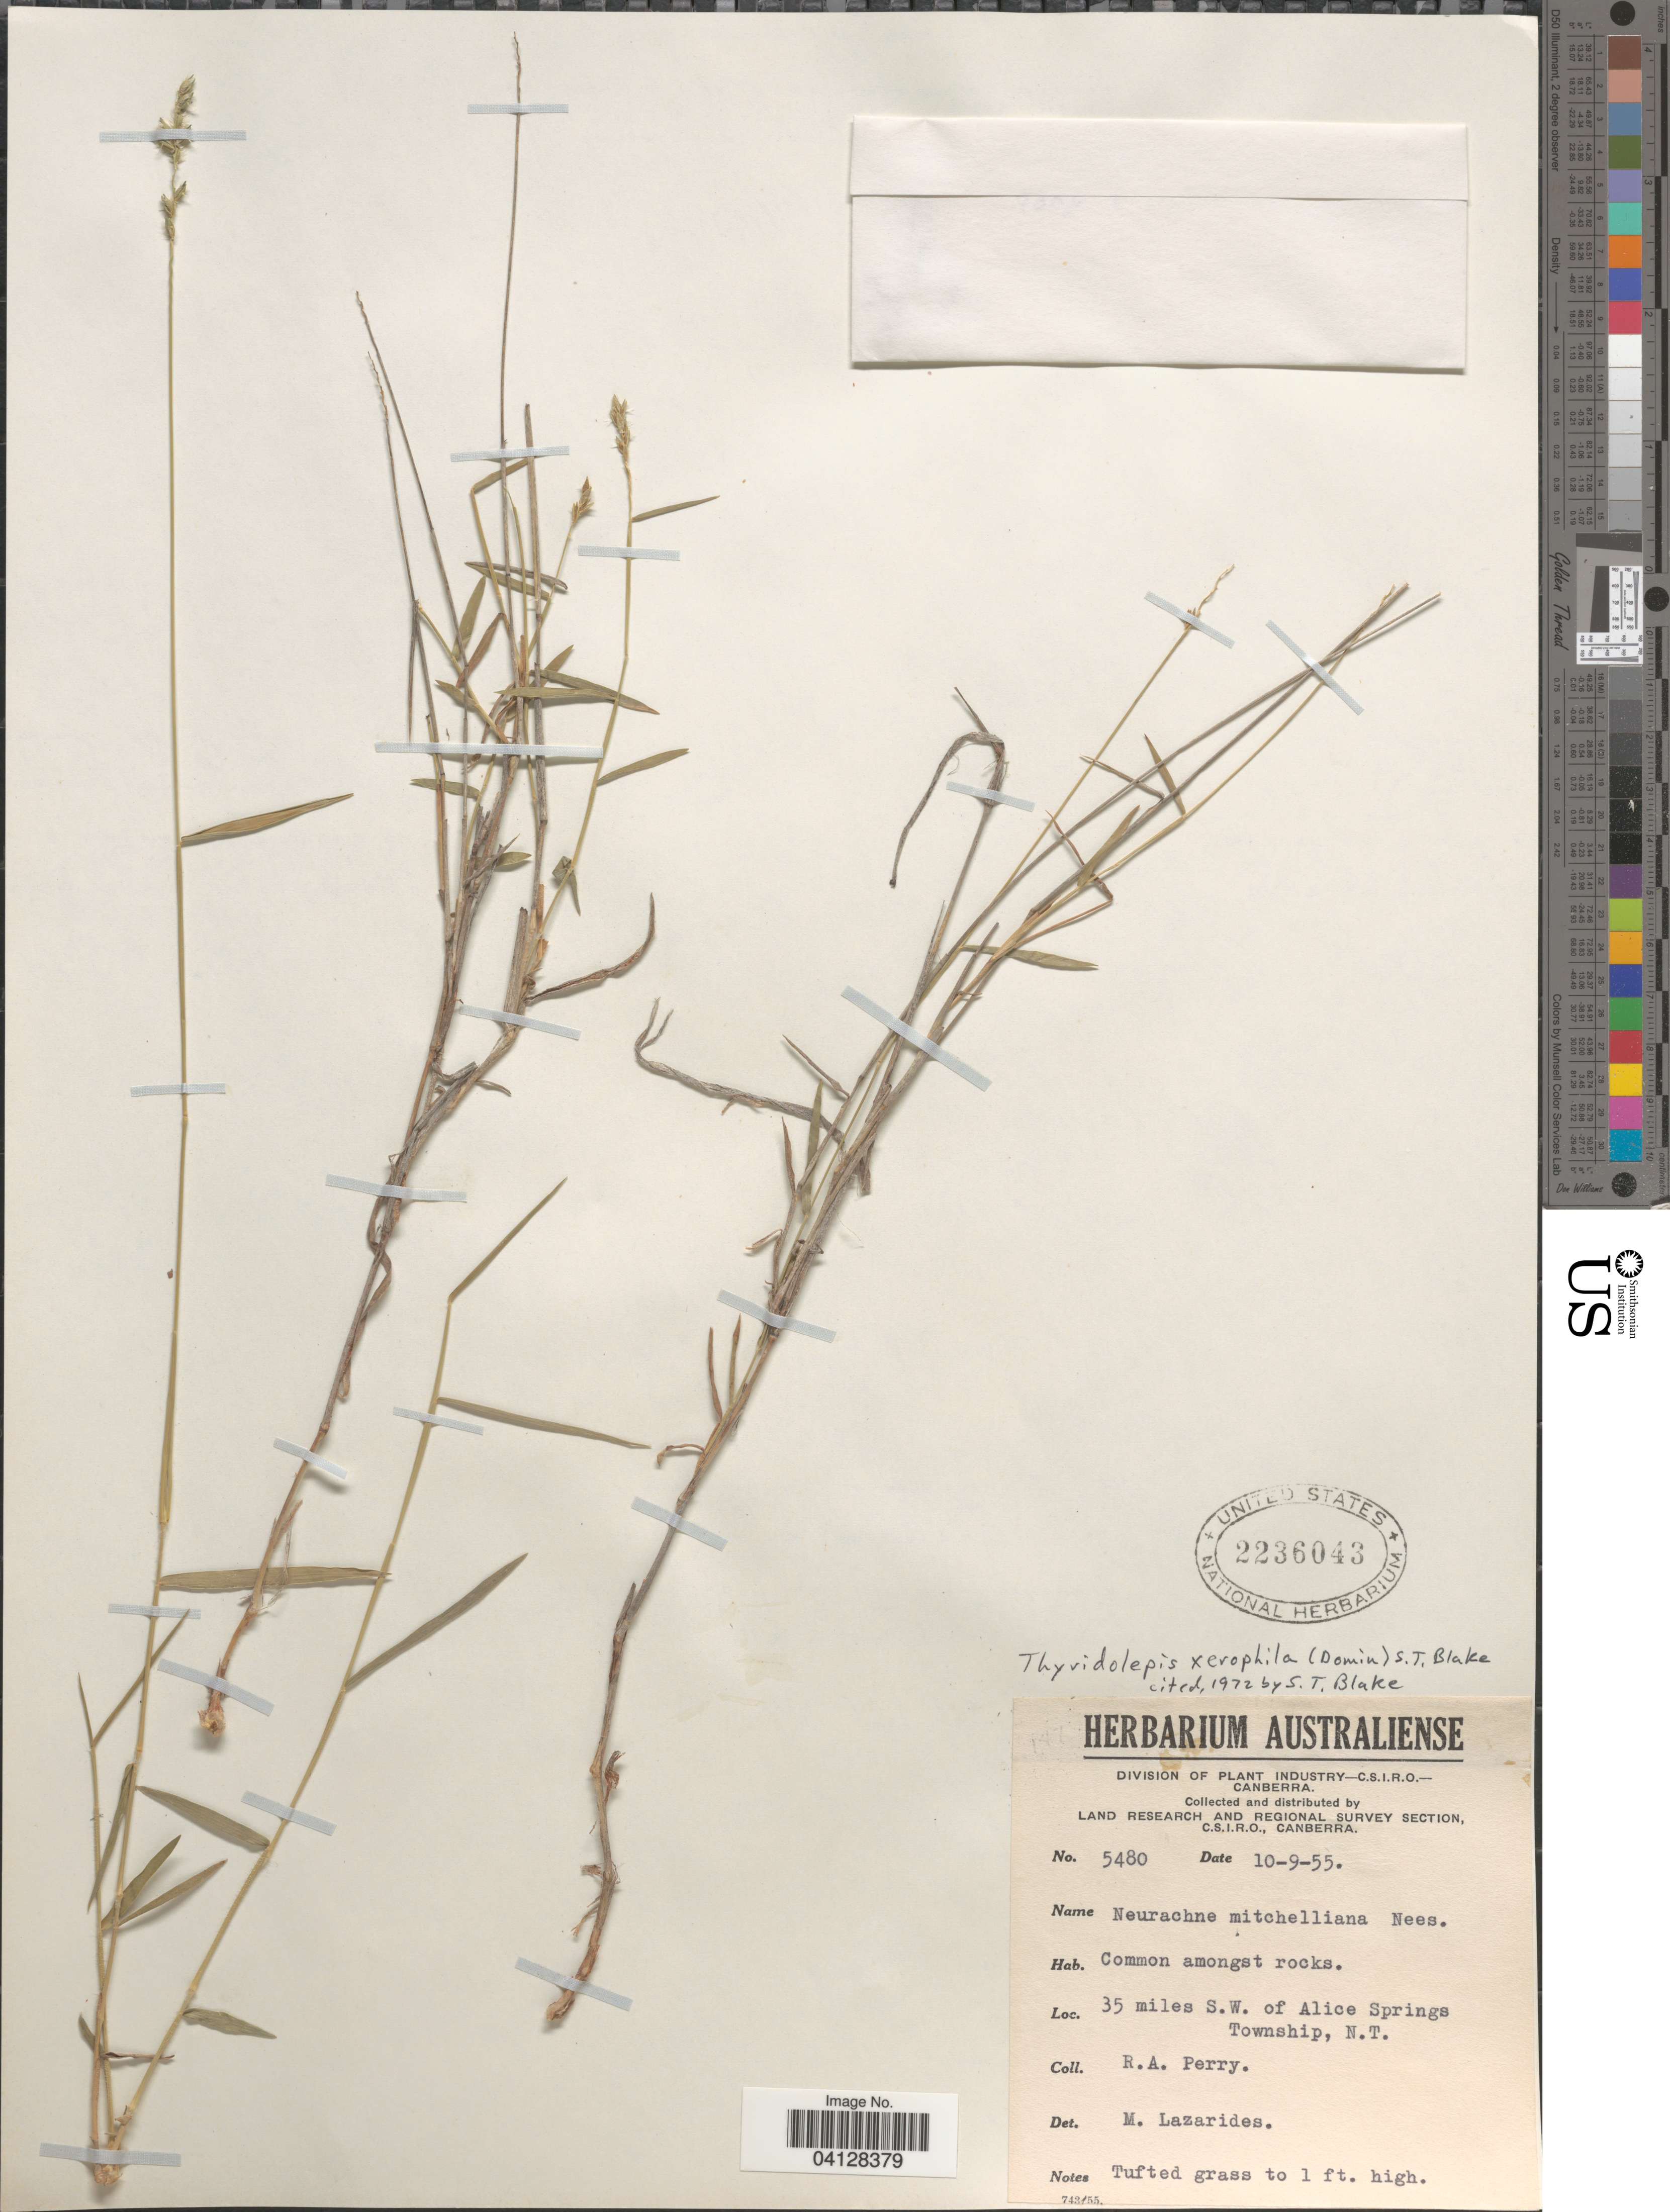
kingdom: Plantae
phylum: Tracheophyta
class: Liliopsida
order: Poales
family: Poaceae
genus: Neurachne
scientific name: Neurachne mitchelliana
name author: Nees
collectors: Perry, R. A.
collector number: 5480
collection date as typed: Transcribed d/m/y: 10/9/55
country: Australia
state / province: Northern Territory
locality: Land Research and Regional Survey Section, C.S.I.R.O., Canberra. 35 miles S.W. of Alice Springs Township.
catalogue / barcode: US 2236043